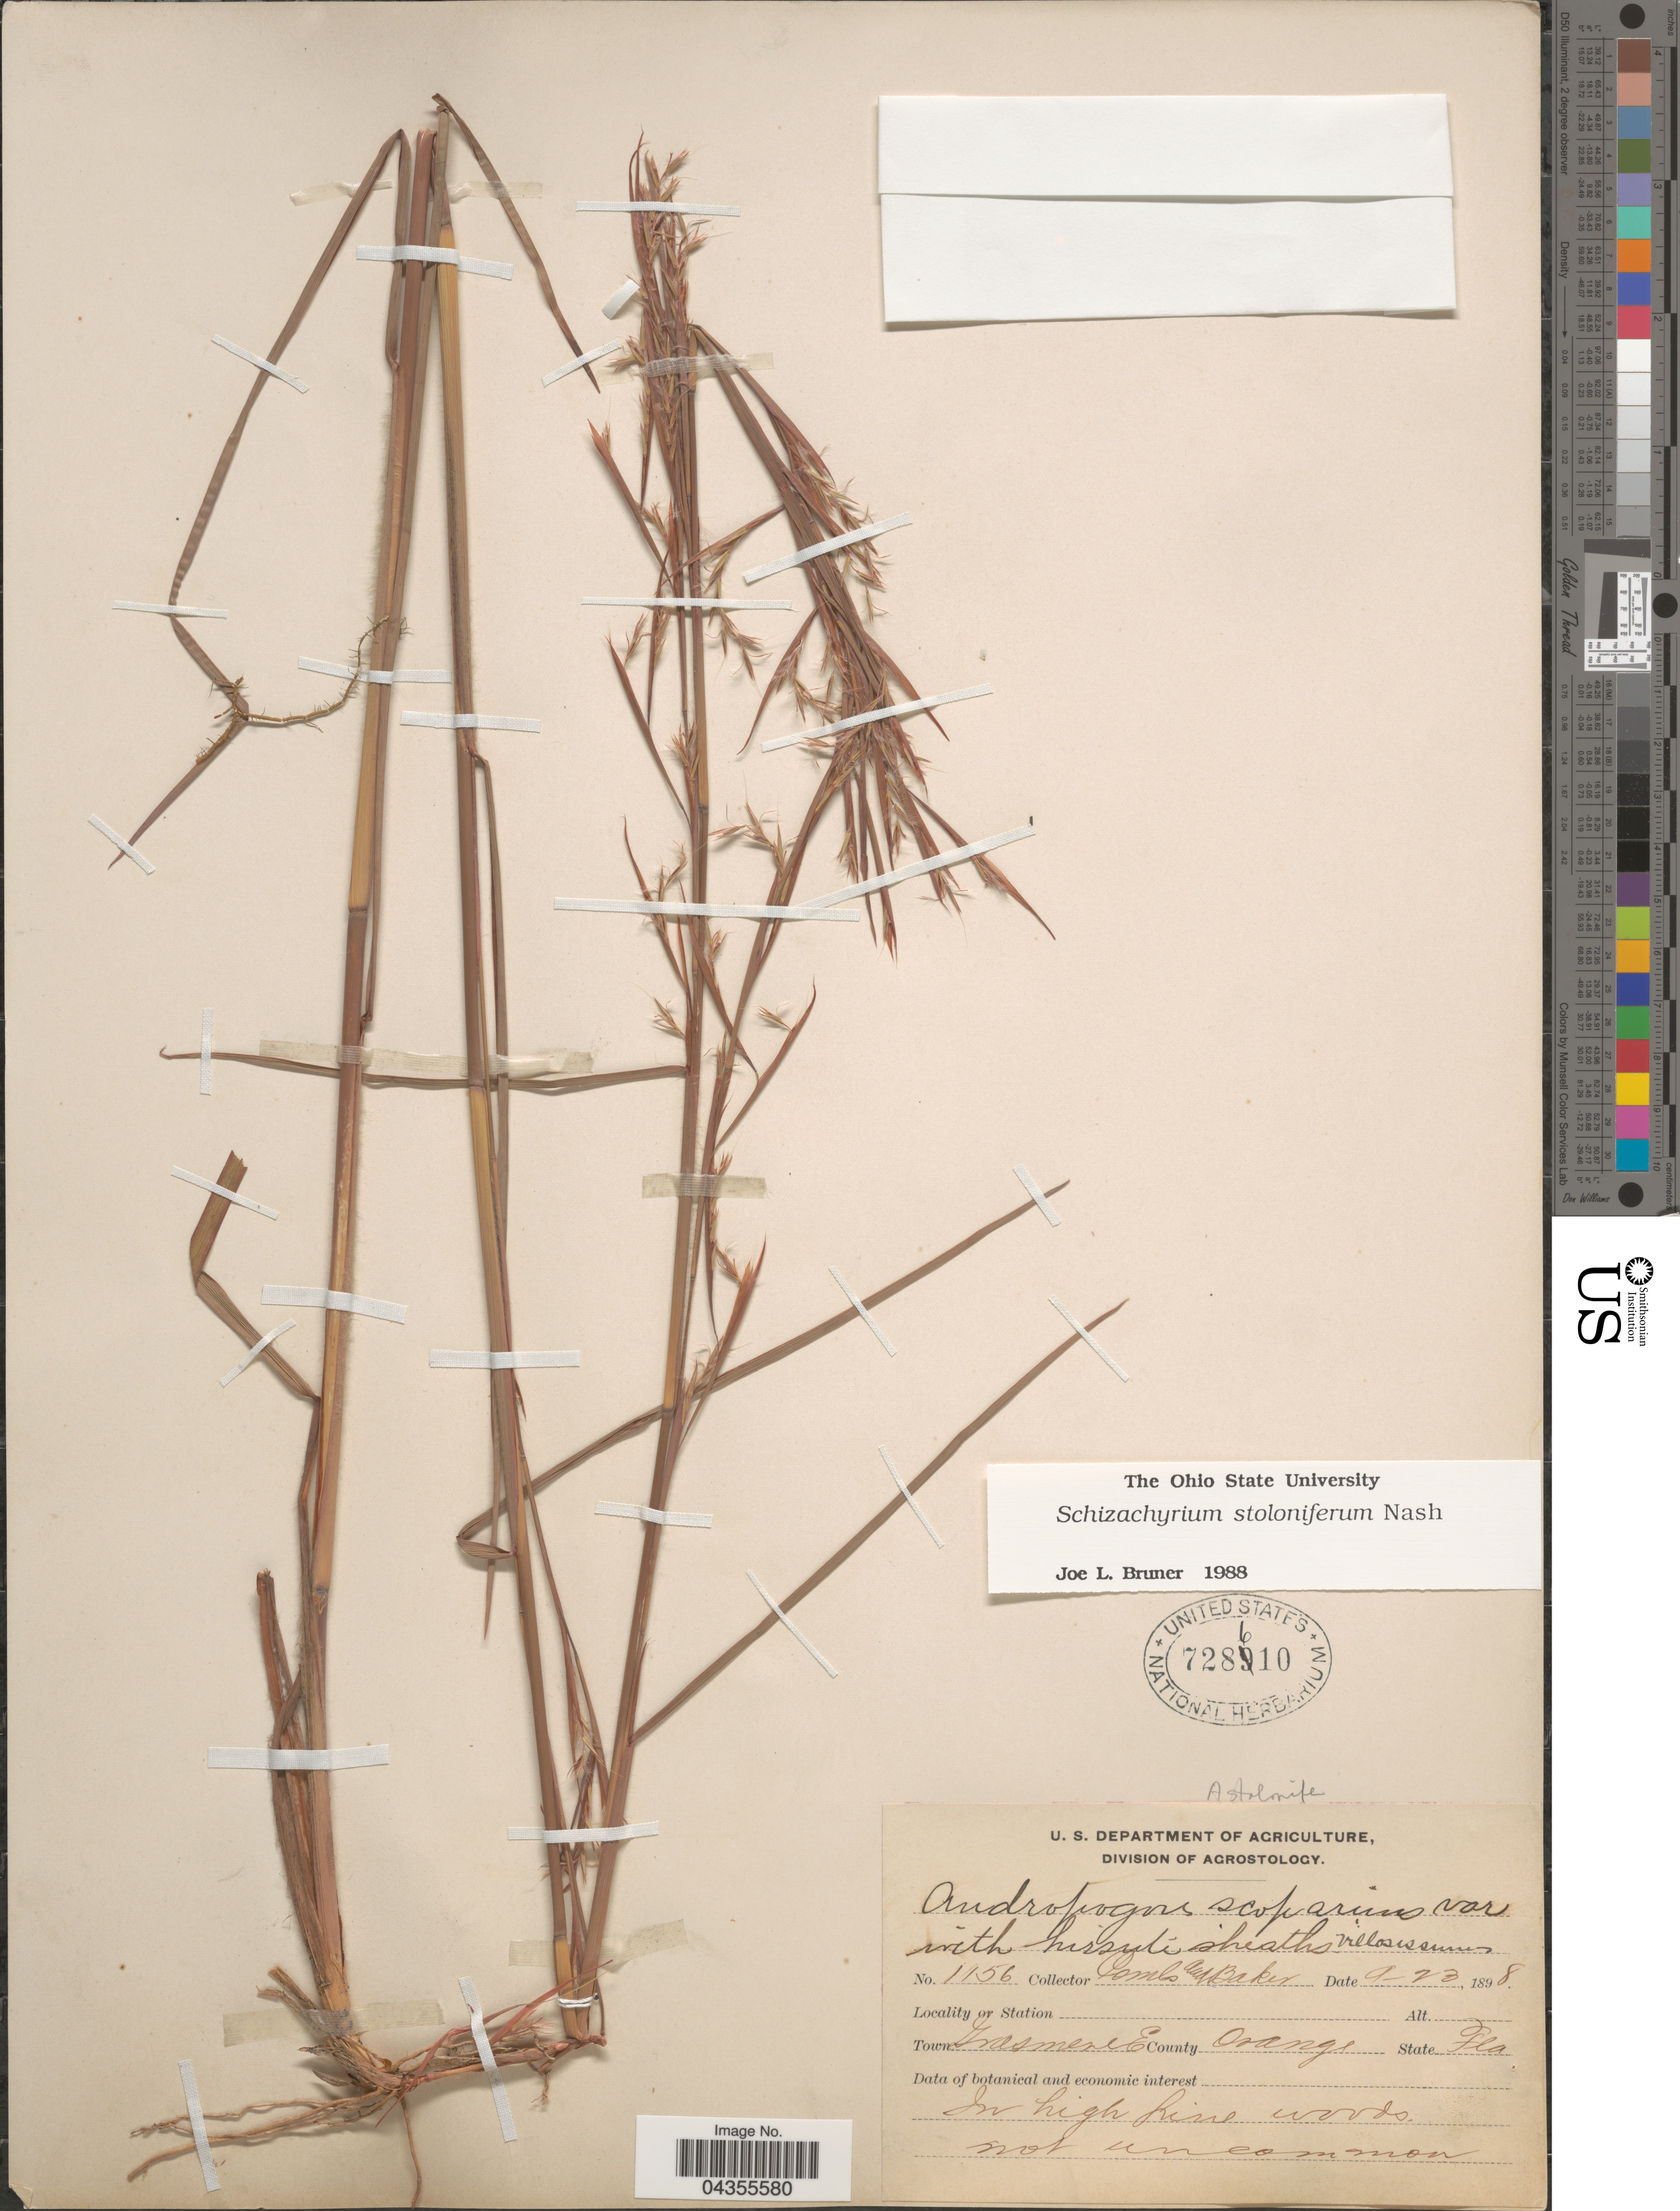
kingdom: Plantae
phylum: Tracheophyta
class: Liliopsida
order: Poales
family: Poaceae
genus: Schizachyrium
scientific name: Schizachyrium scoparium var. stoloniferum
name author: (Nash) Wipff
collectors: -. Combs & -- Baker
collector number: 1156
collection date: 1898-09-23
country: United States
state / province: Florida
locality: Town Grasmere E. County Orange.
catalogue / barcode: US 728610